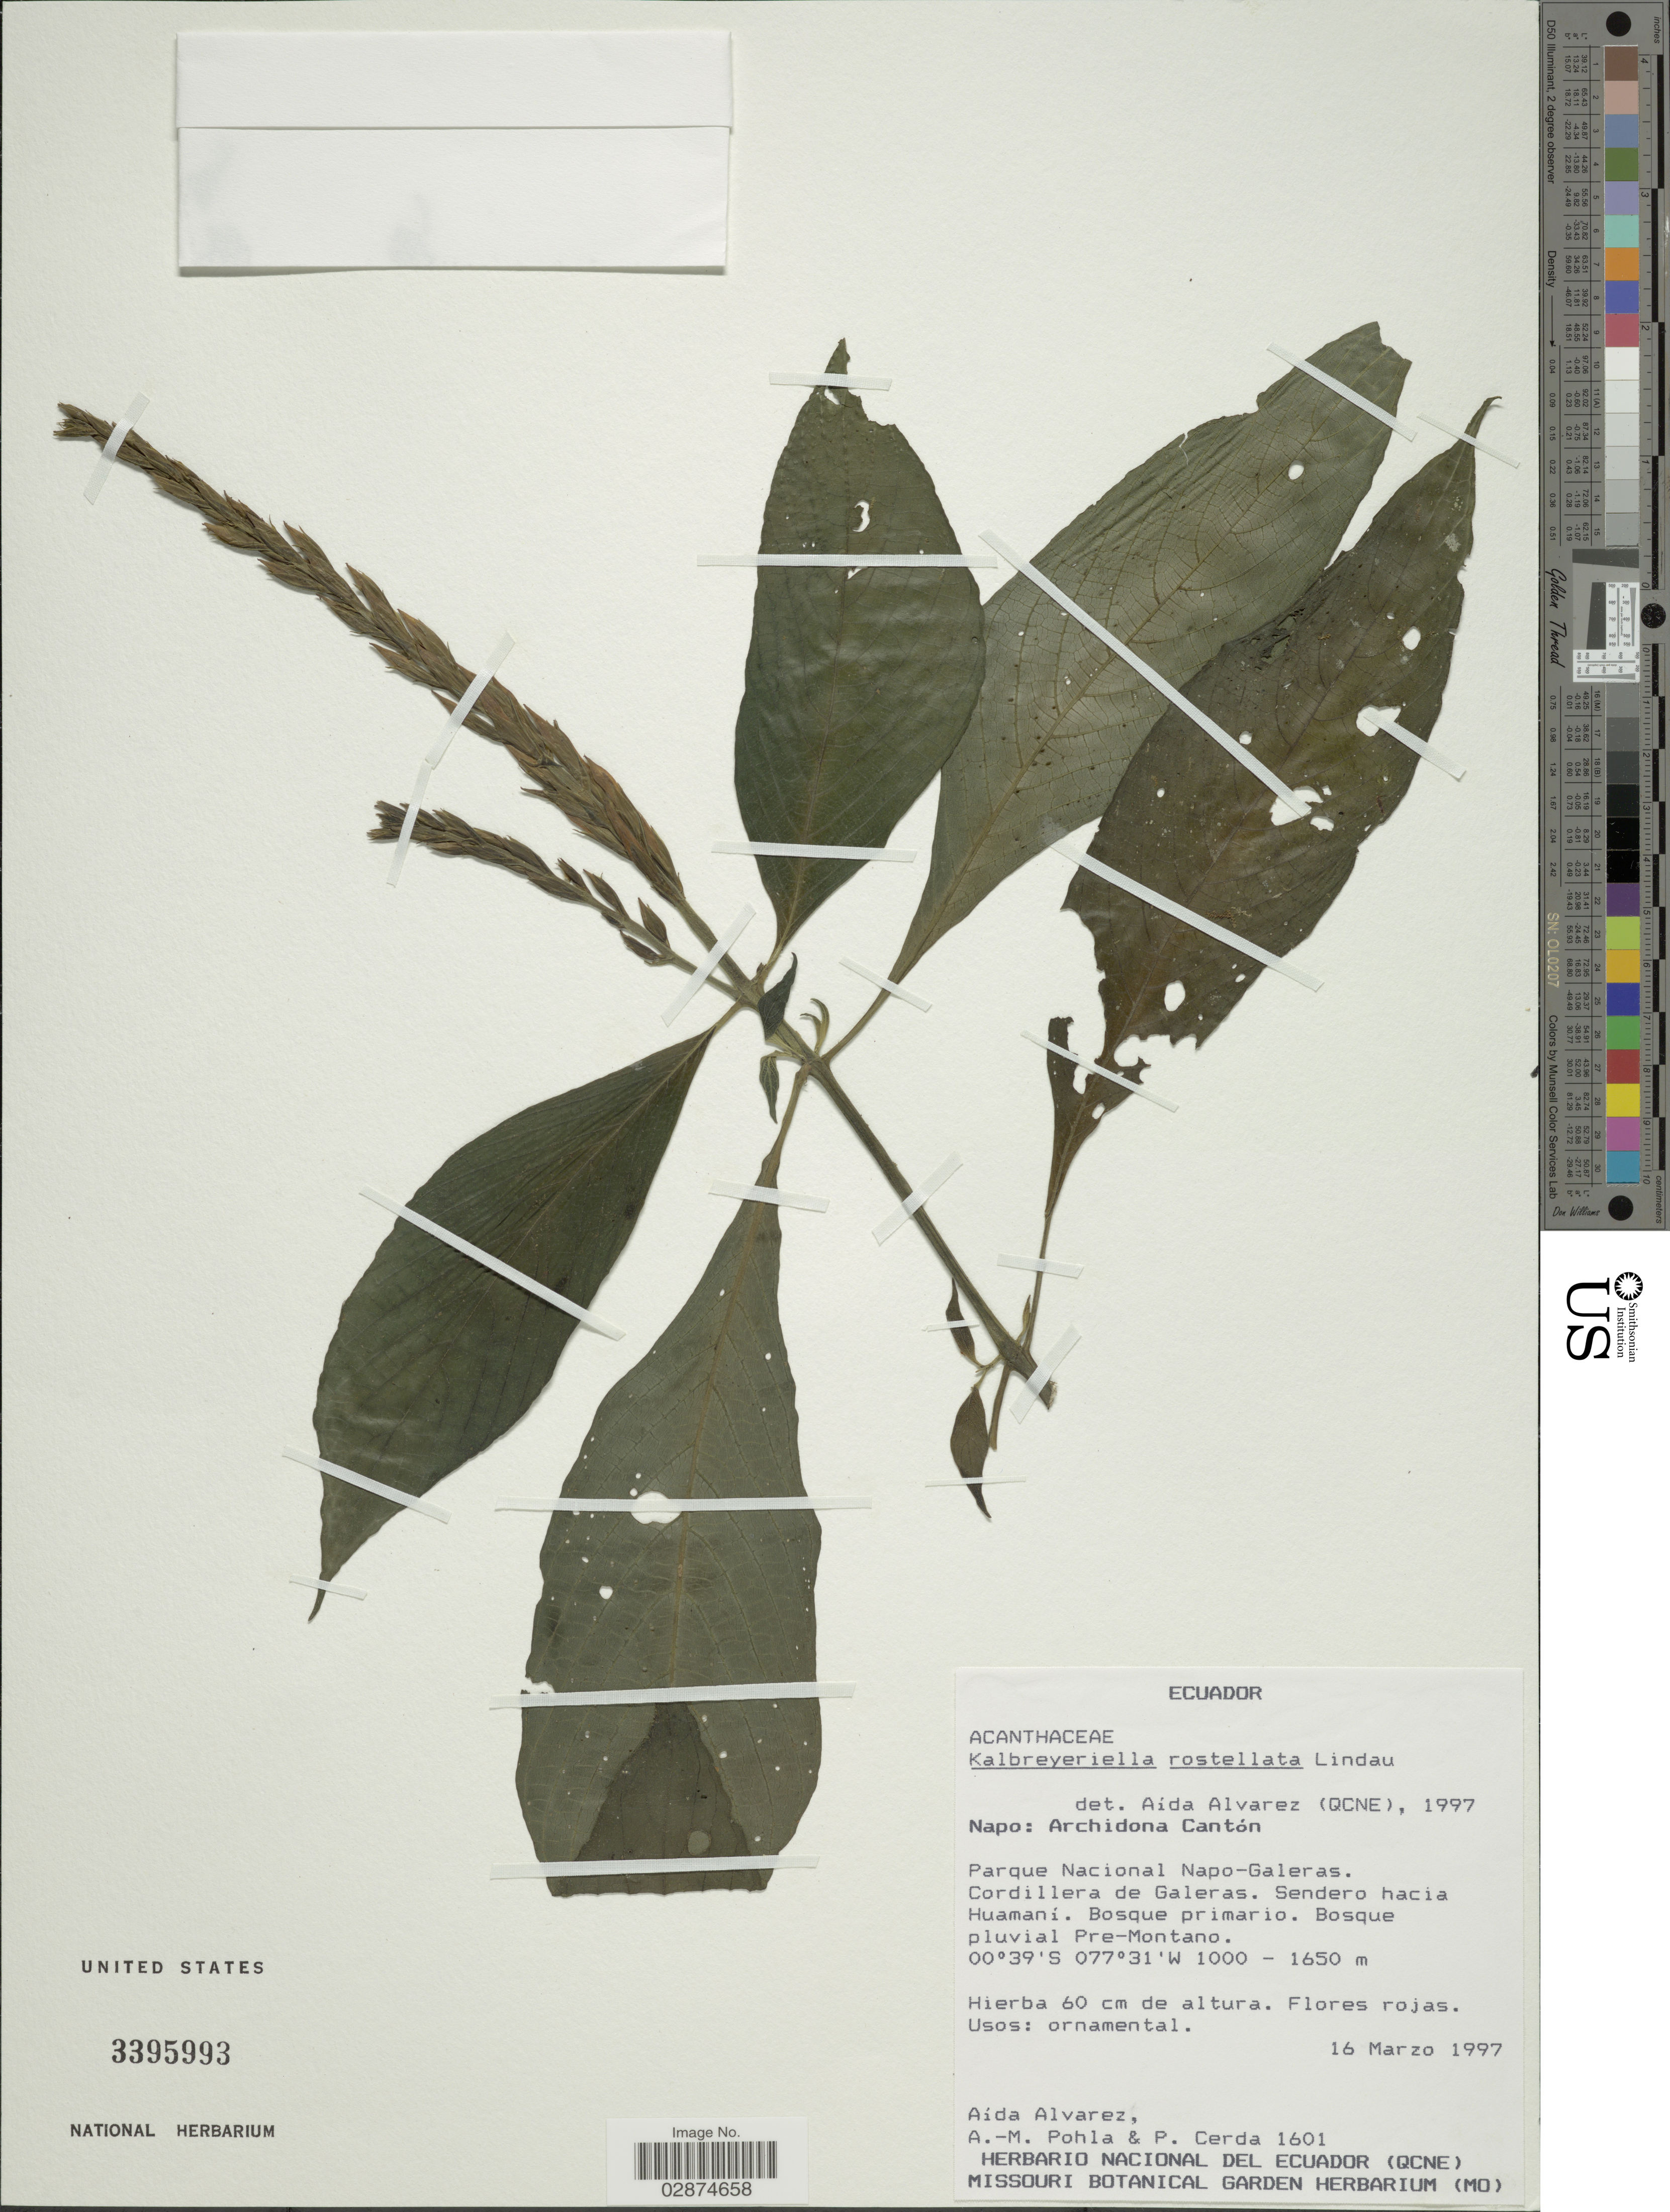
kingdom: Plantae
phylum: Tracheophyta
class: Magnoliopsida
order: Lamiales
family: Acanthaceae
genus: Kalbreyeriella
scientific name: Kalbreyeriella rostellata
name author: Lindau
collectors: A. Alvarez, A. Pohla & P. Cerda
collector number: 1601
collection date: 1997-03-16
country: Ecuador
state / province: Napo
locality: Archidona Cantón. Parque Nacional Napo-Galeras. Cordillera de Galeras. Sendero hacia Huamaní. Bosque primario. Bosque pluvial Pre-Montano.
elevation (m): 1000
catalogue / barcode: US 3395993